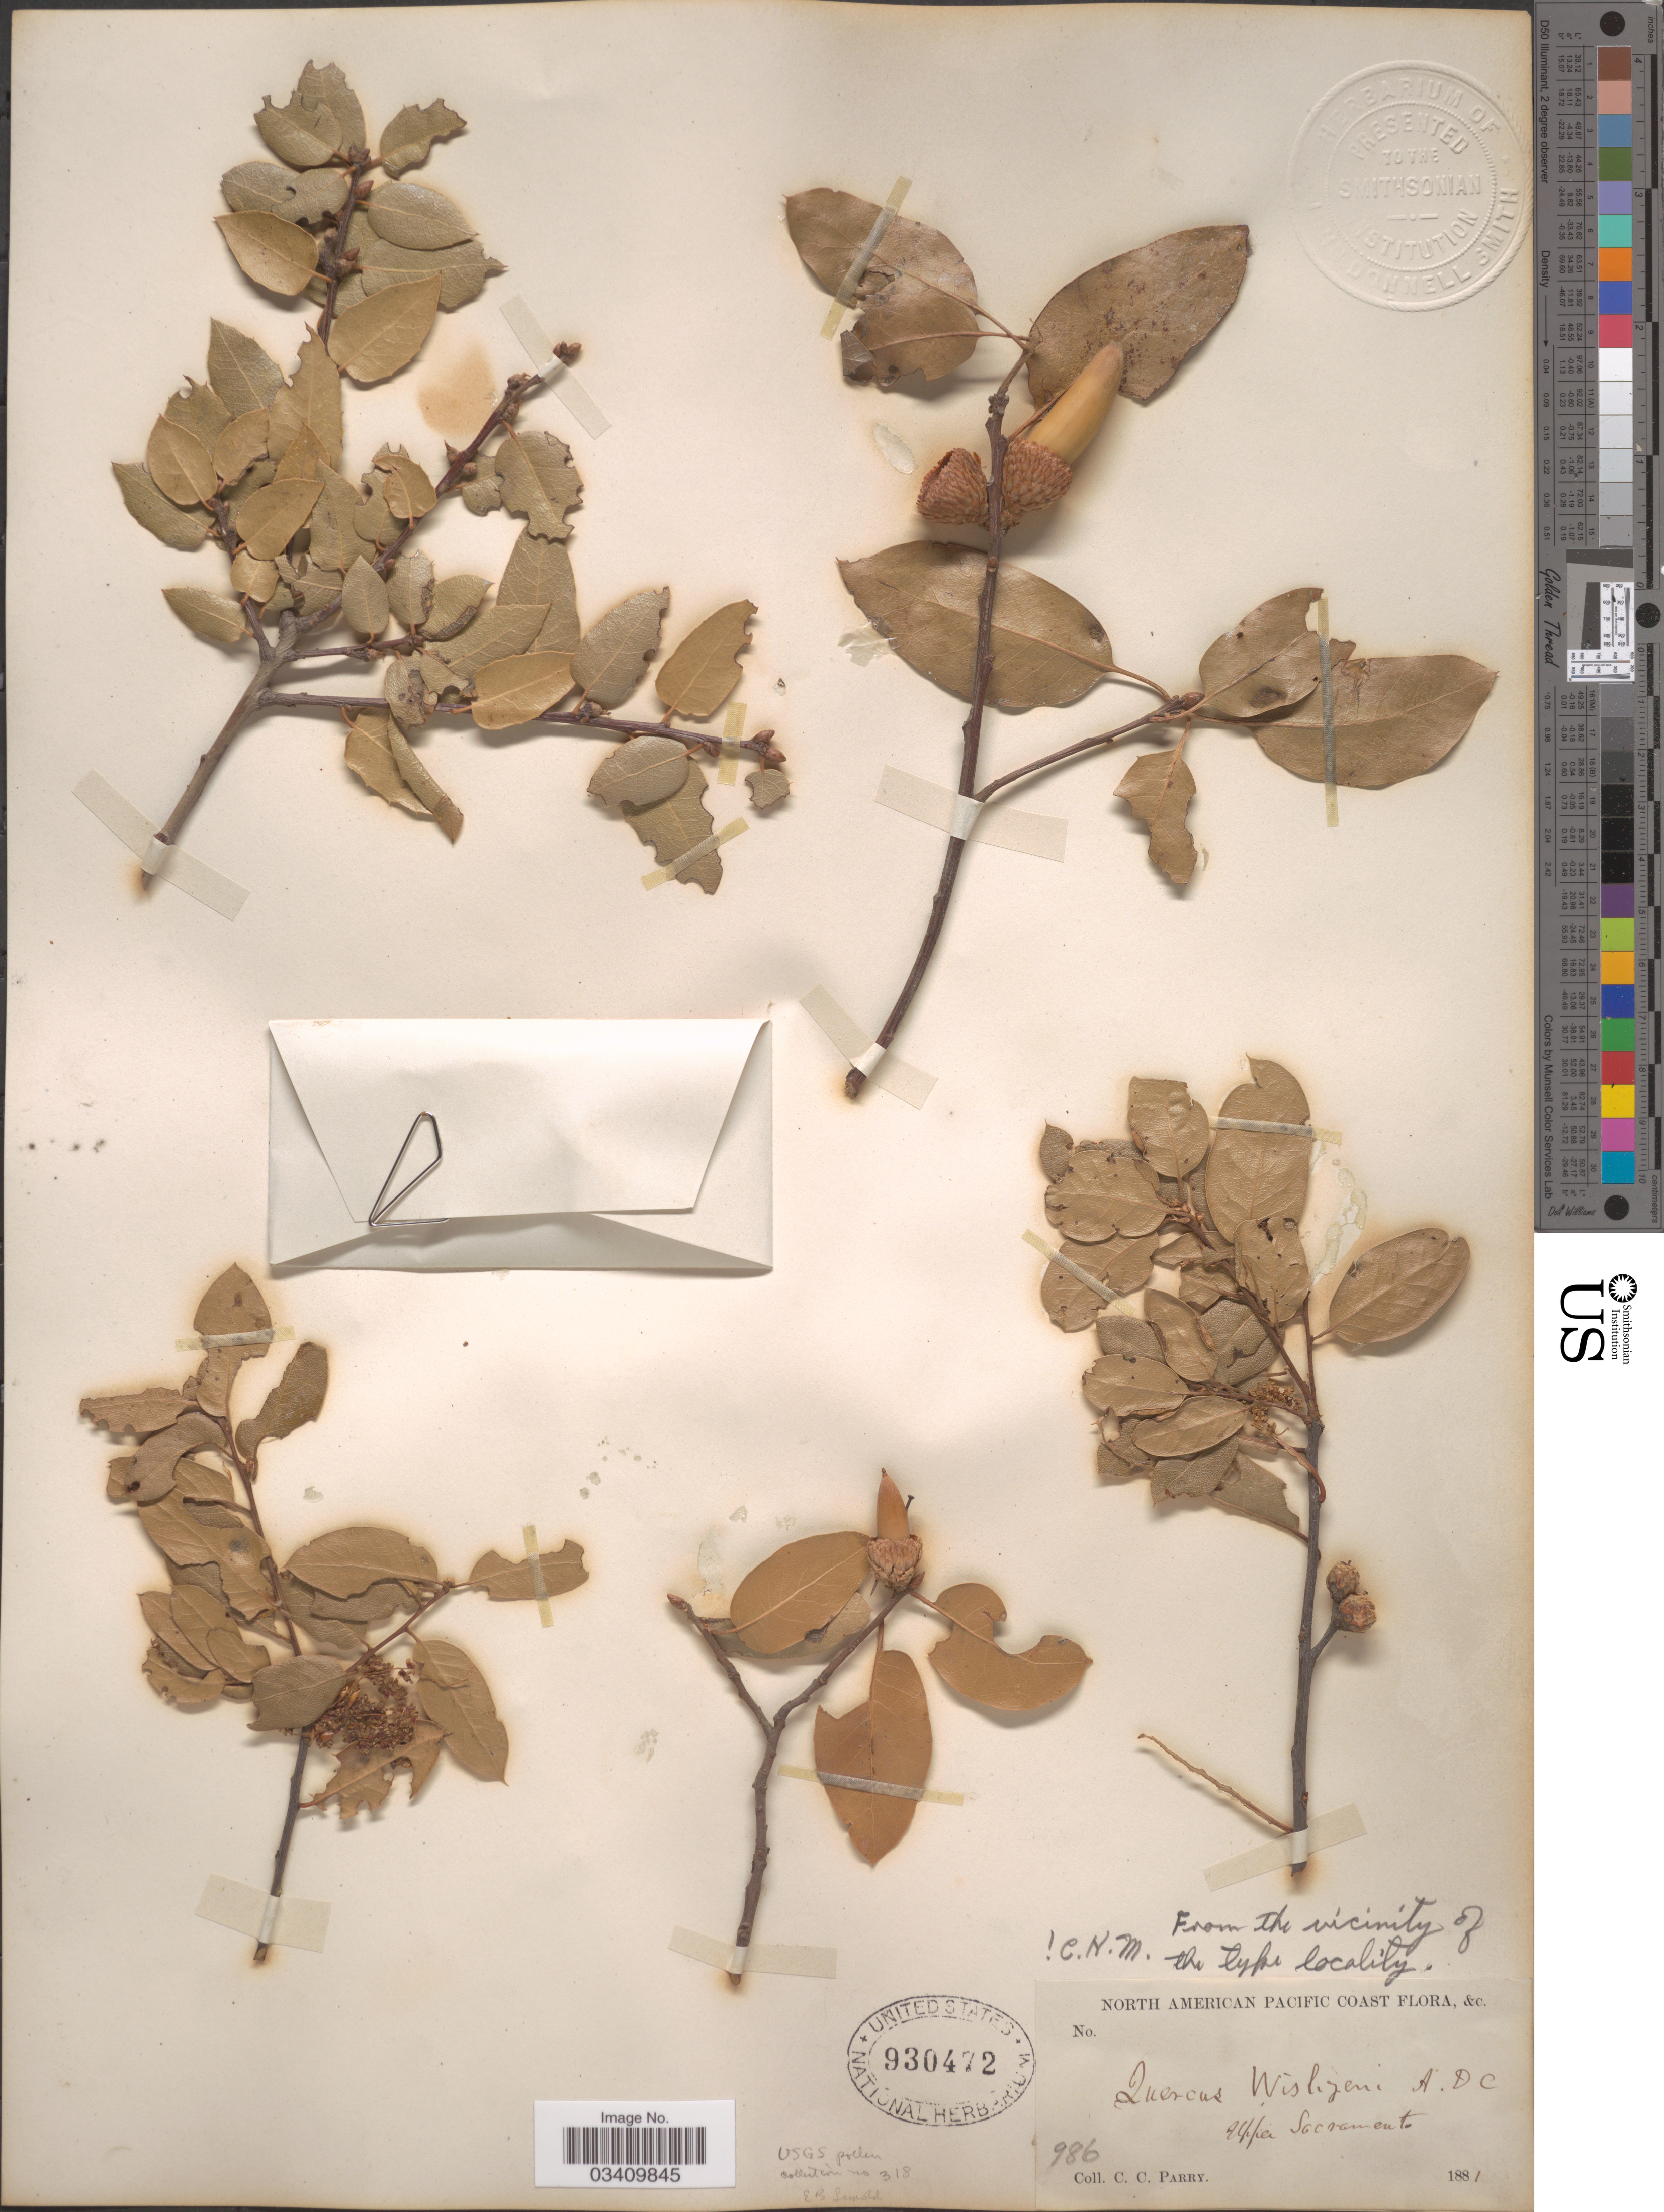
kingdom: Plantae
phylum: Tracheophyta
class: Magnoliopsida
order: Fagales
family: Fagaceae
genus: Quercus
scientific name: Quercus wislizeni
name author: A. DC.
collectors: C. C. Parry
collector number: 986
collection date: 1881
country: United States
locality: North American Pacific Coast, &c. Upper Sacramento.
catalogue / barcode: US 930472